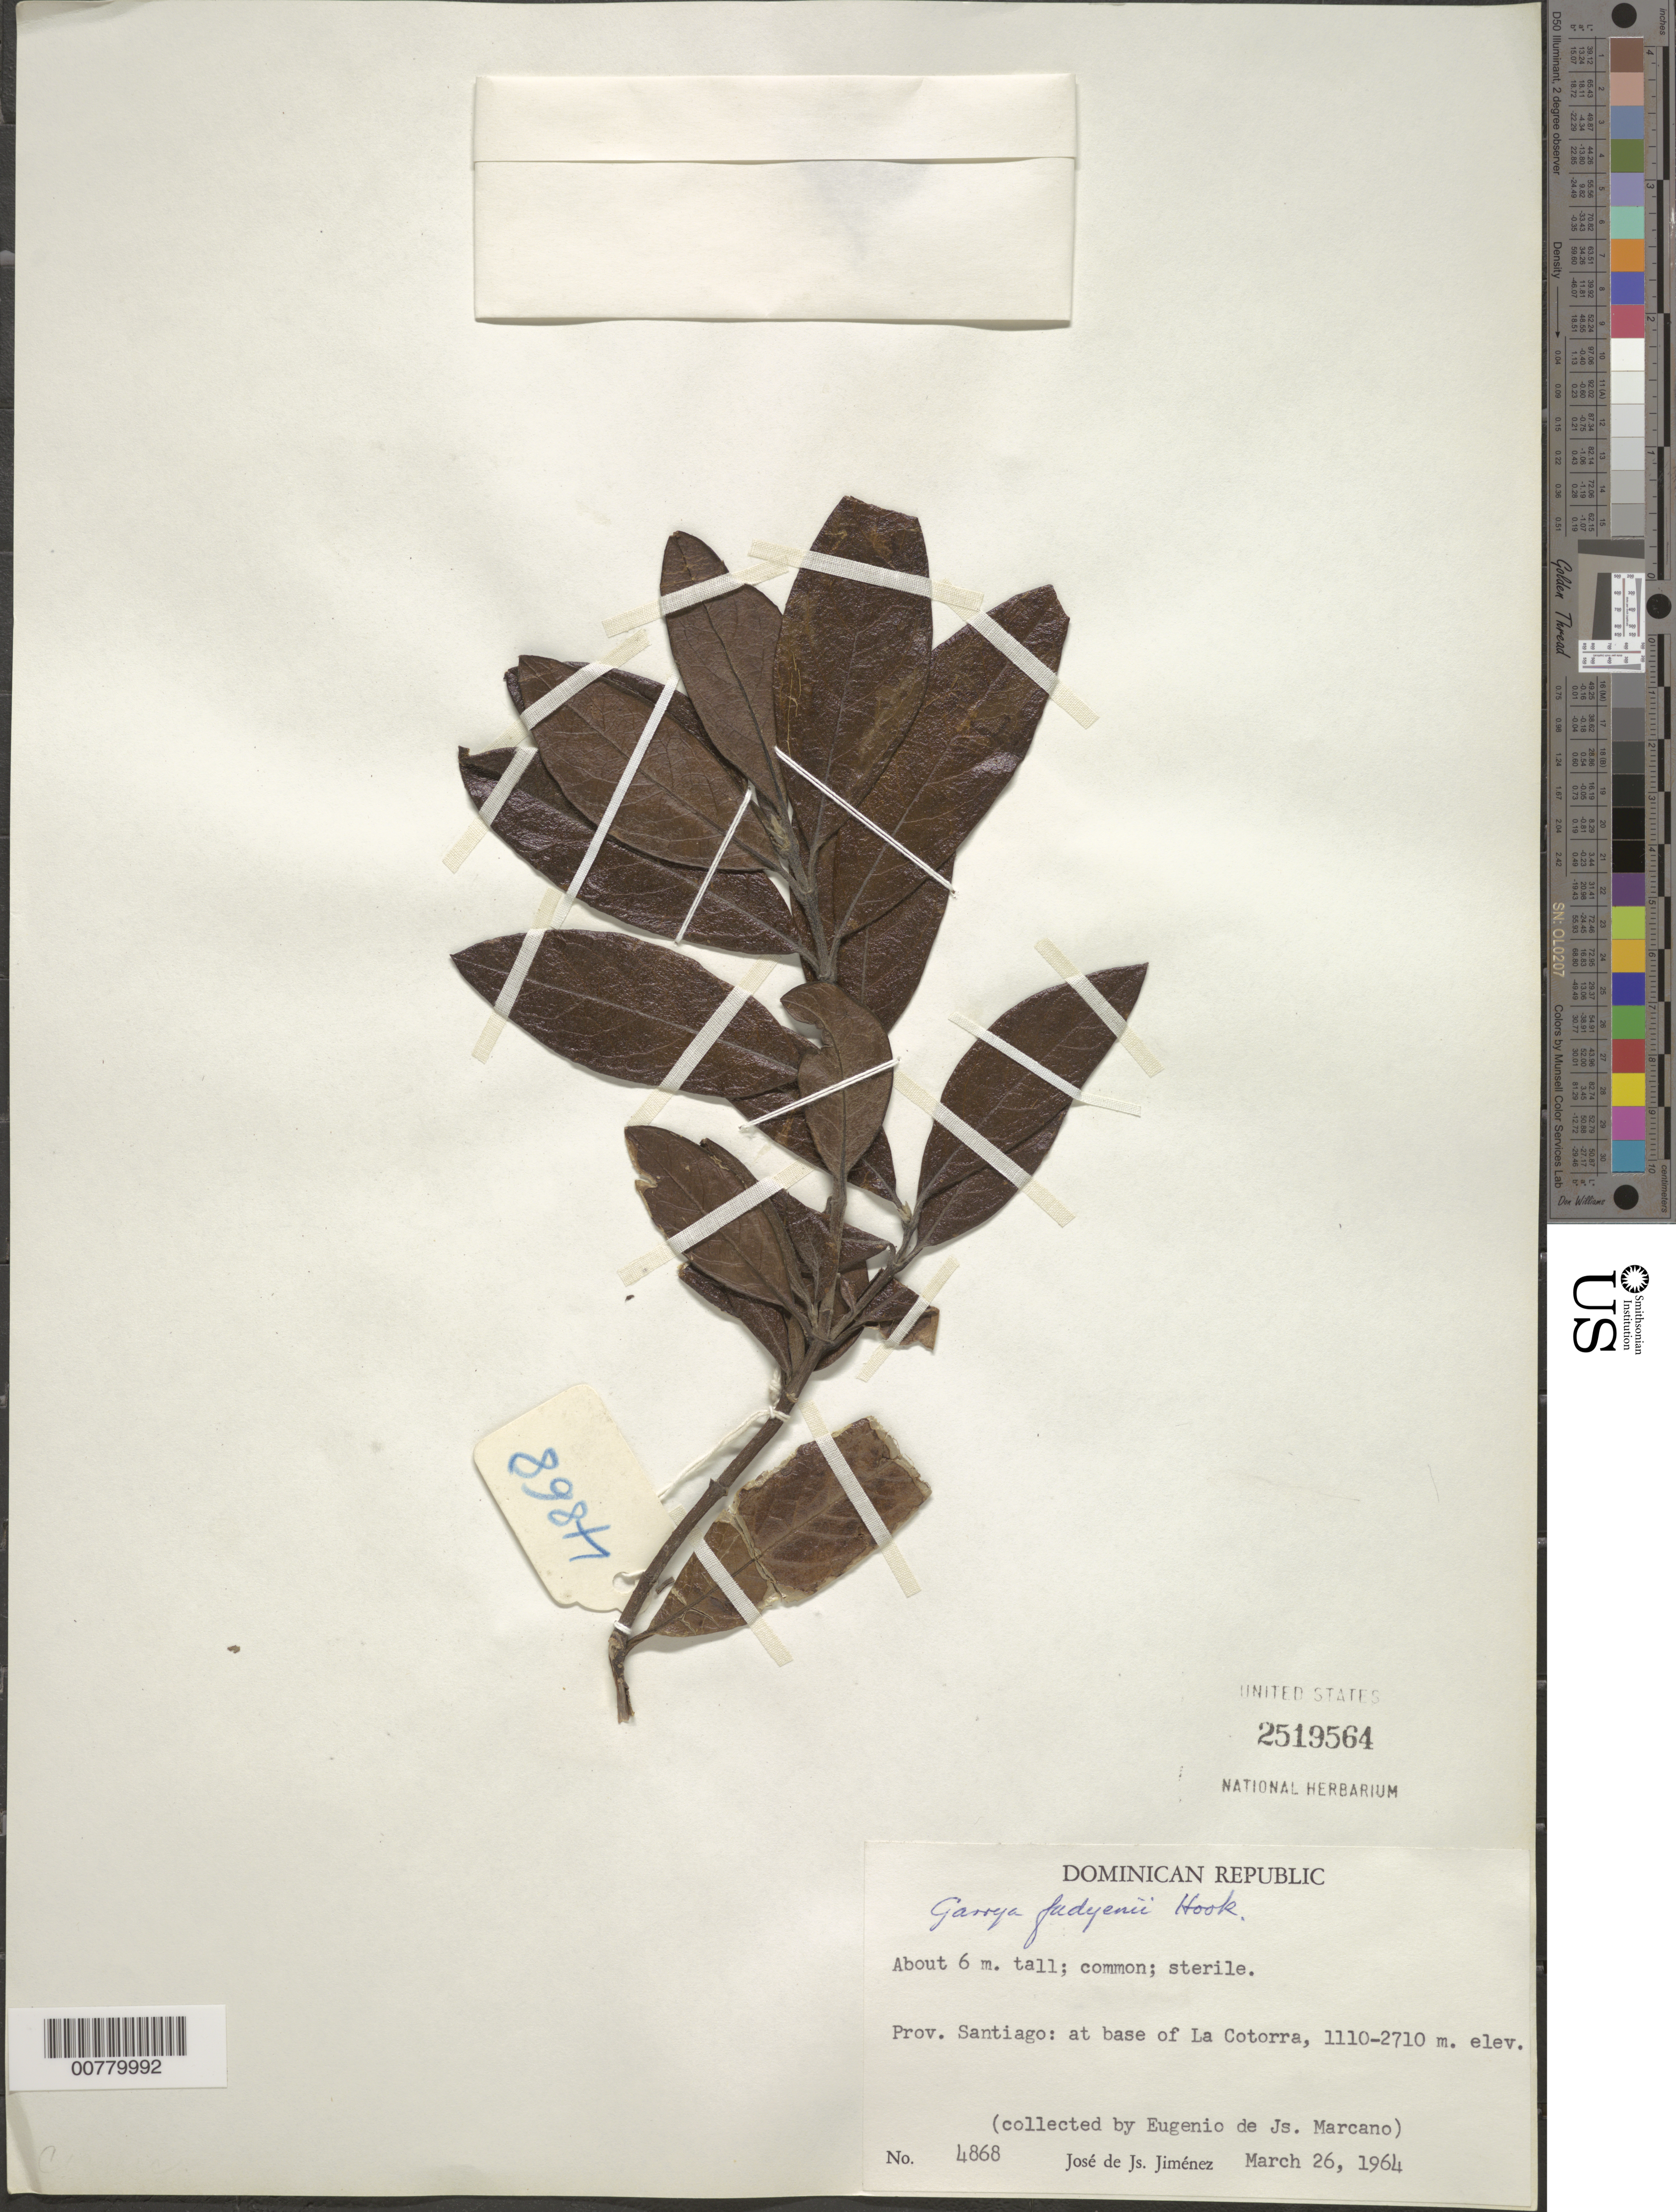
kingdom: Plantae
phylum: Tracheophyta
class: Magnoliopsida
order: Garryales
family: Garryaceae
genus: Garrya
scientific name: Garrya fadyenii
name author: Hook.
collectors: W. Marcano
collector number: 4868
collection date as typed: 26 Mar 1964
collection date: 1964-03-26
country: Dominican Republic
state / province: Santiago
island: Hispaniola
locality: At base of La Cotorra.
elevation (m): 1110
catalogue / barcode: US 2519564